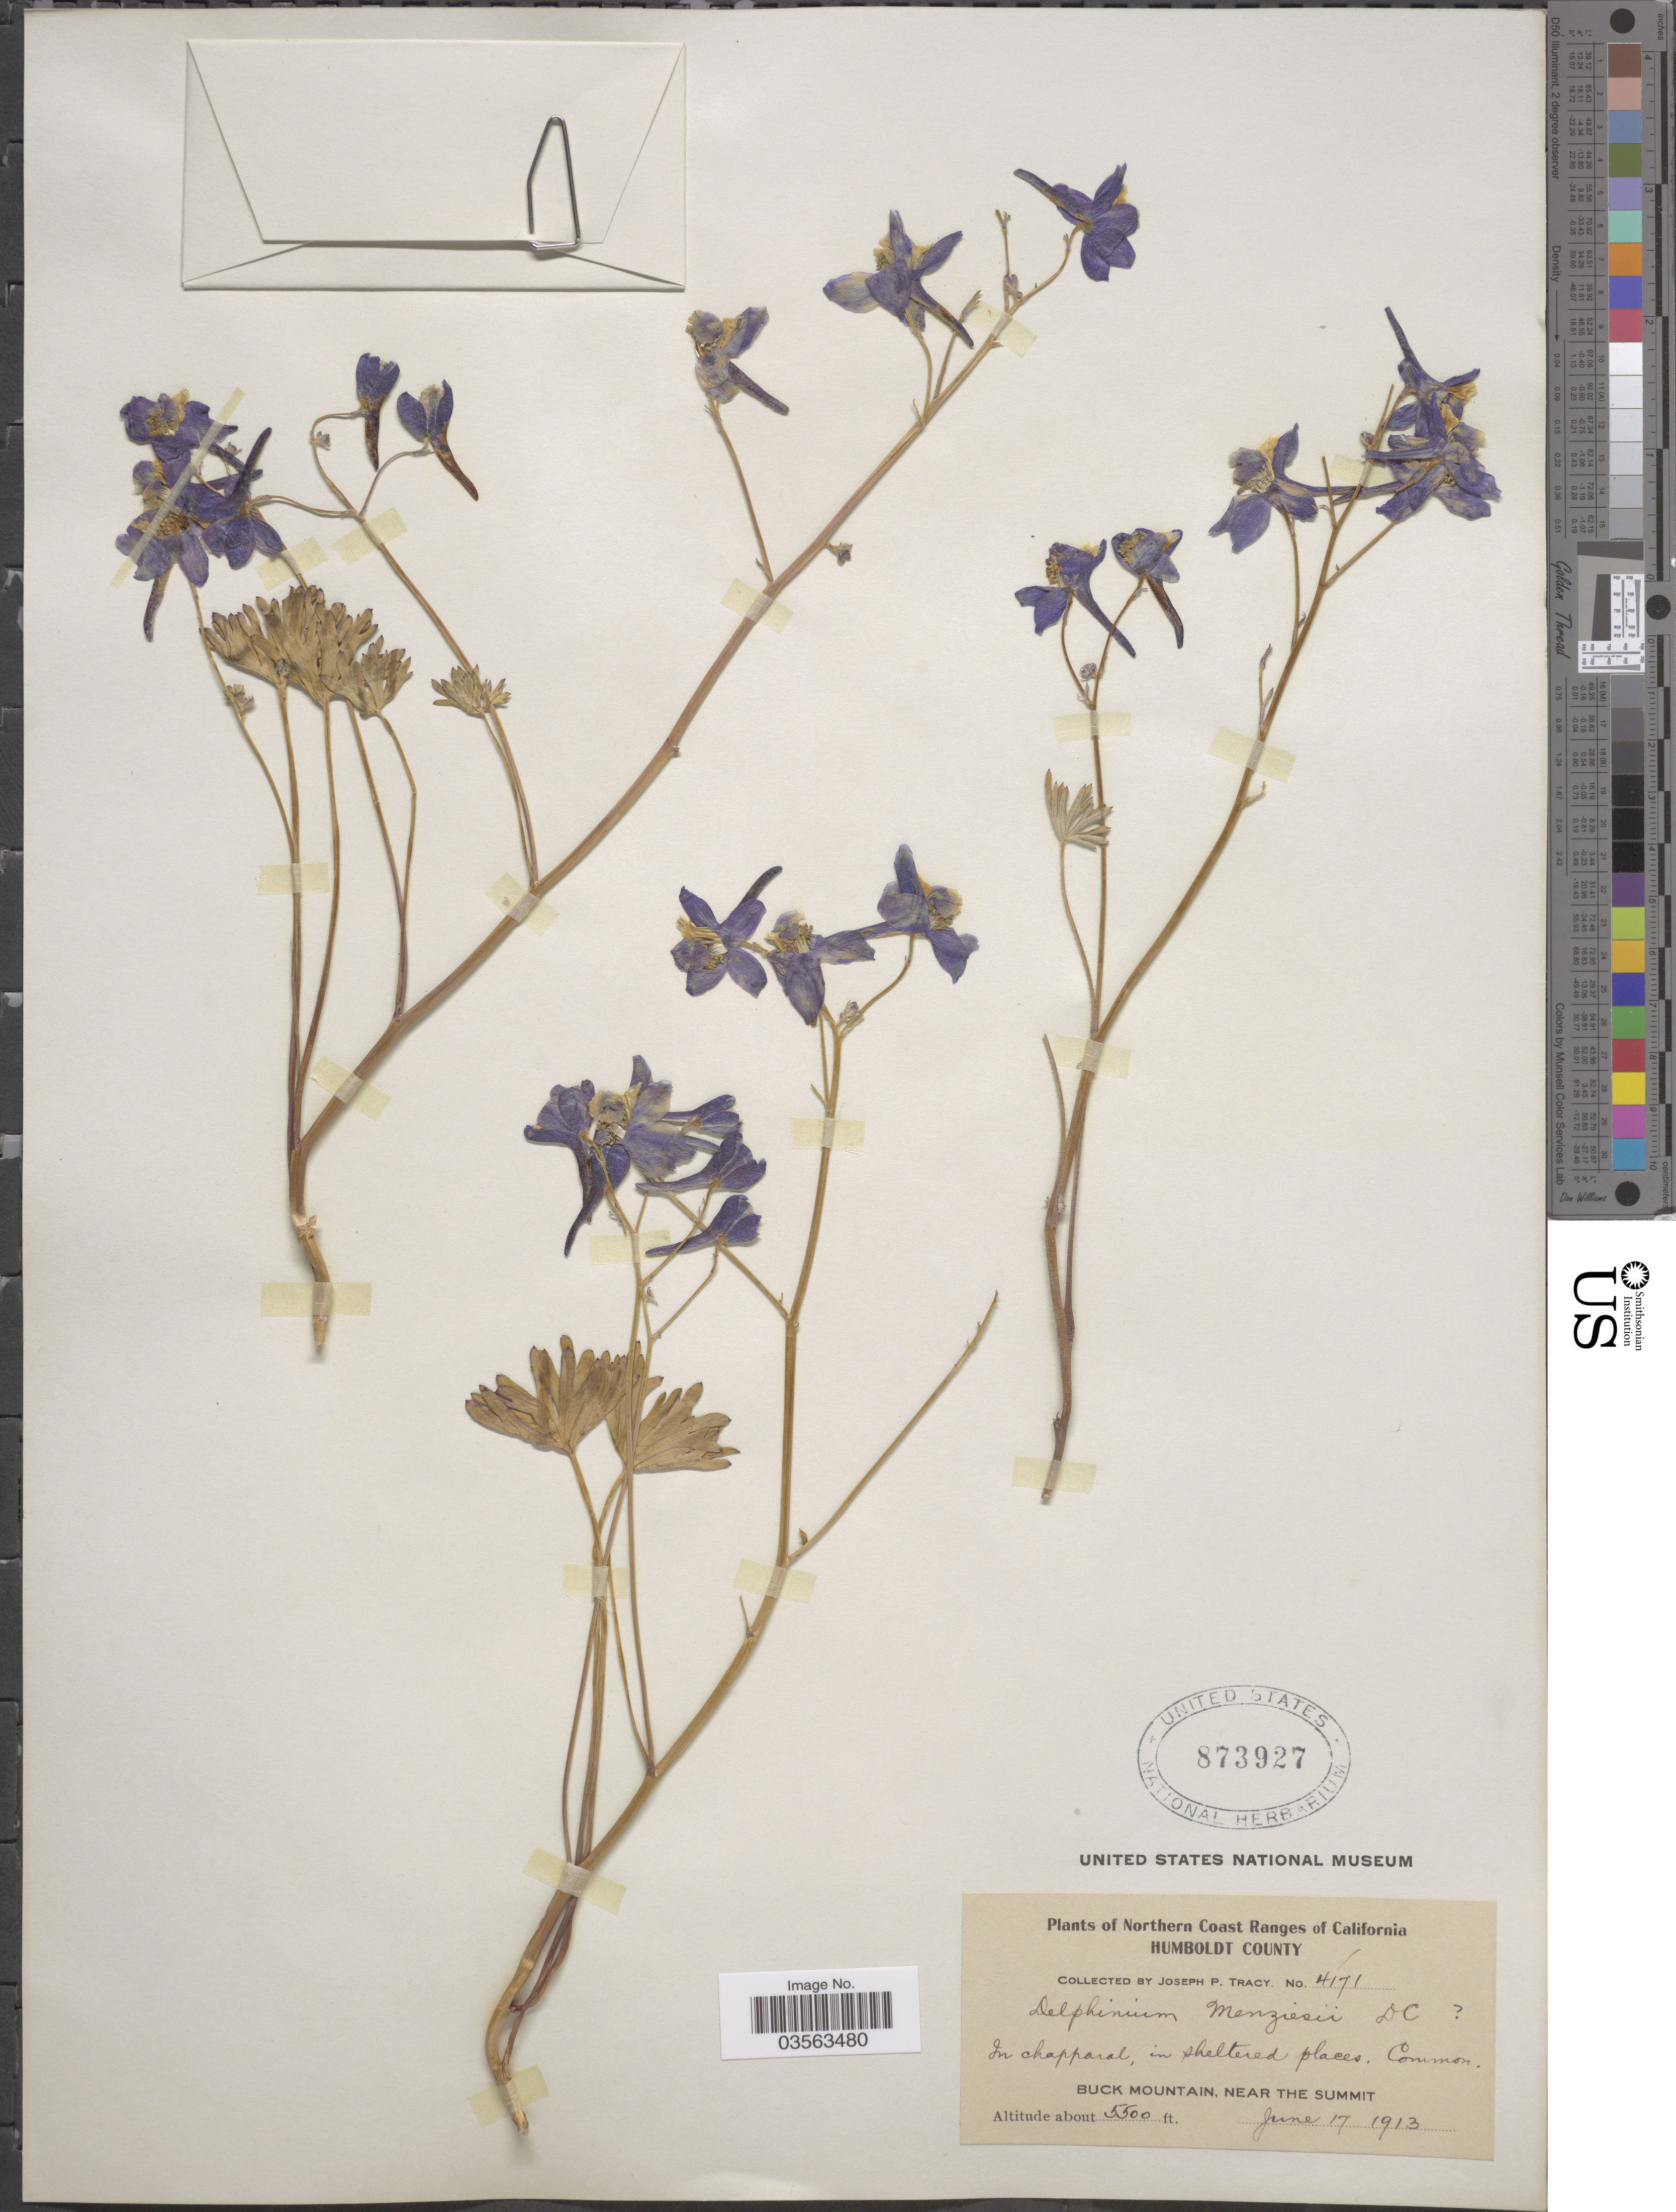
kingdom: Plantae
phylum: Tracheophyta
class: Magnoliopsida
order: Ranunculales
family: Ranunculaceae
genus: Delphinium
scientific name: Delphinium menziesii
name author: DC.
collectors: J. Tracy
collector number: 4171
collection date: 1913-06-17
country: United States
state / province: California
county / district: Humboldt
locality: Northern Coast Ranges of California. Humboldt County. Buck Mountain, near the summit.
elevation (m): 1676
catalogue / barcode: US 873927